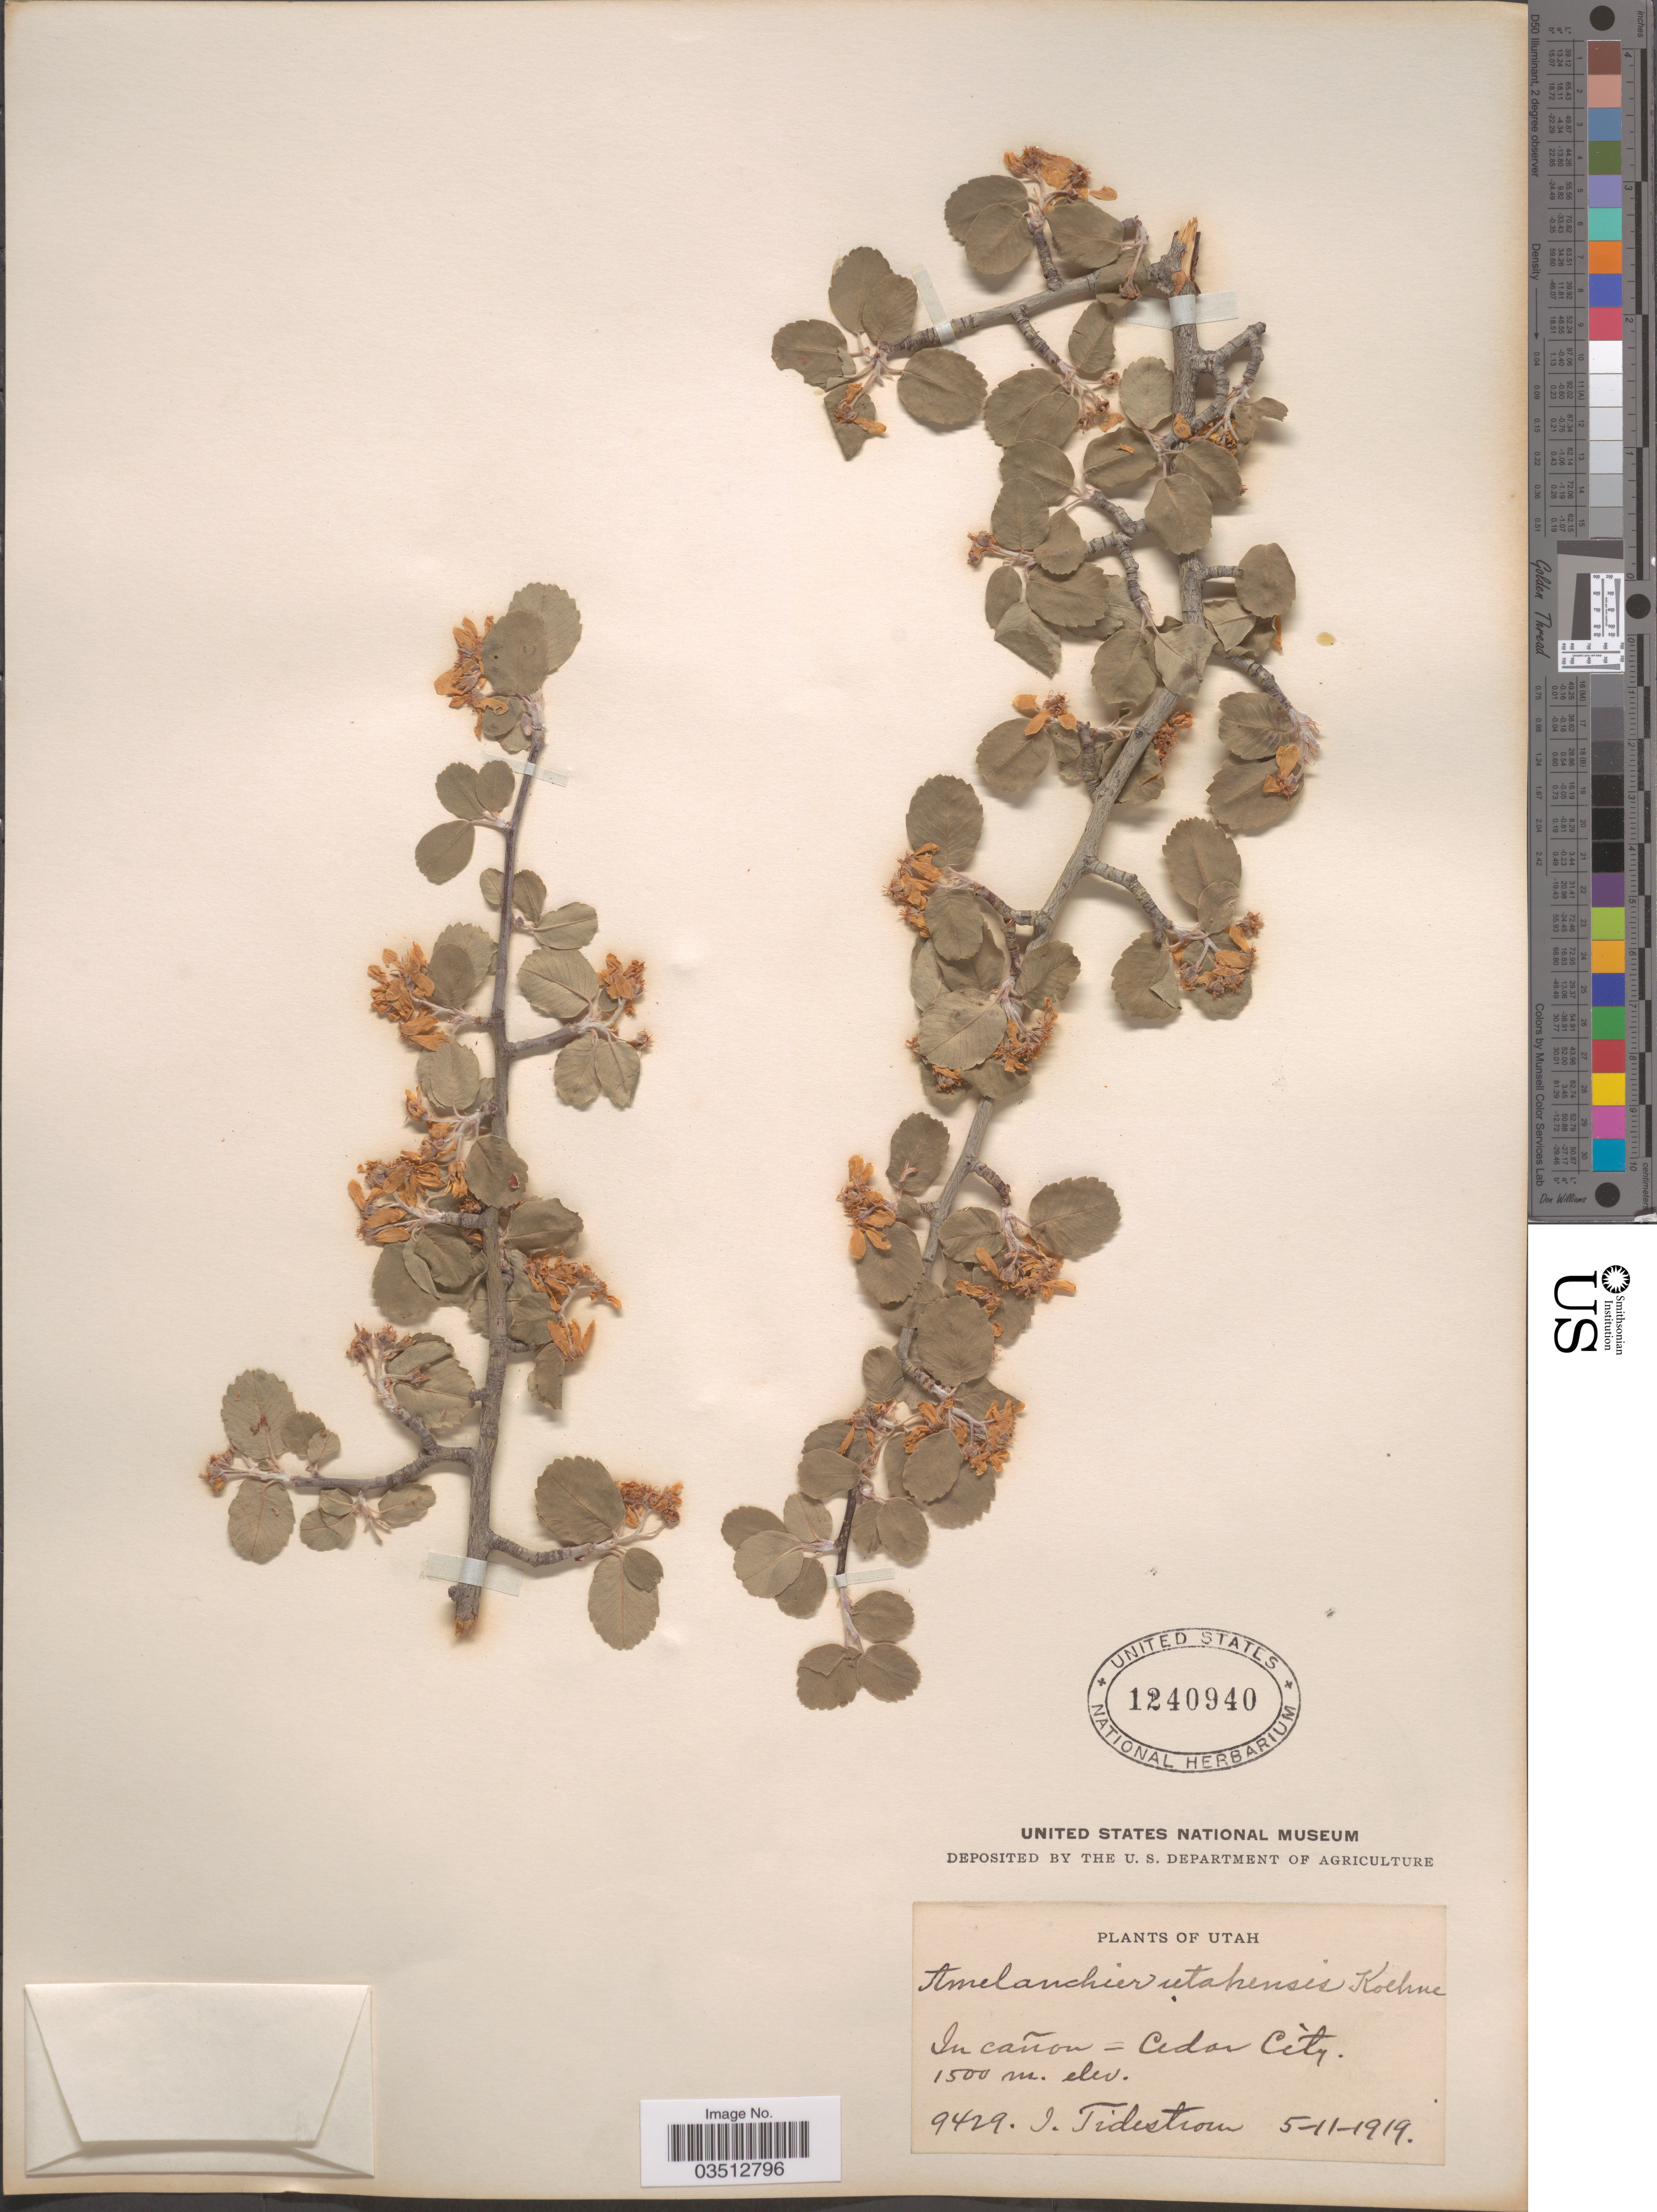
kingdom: Plantae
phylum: Tracheophyta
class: Magnoliopsida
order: Rosales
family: Rosaceae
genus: Amelanchier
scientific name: Amelanchier utahensis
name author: Koehne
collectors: I. F. Tidestrom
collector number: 9429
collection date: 1919-05-11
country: United States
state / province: Utah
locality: In cañon-Cedar City.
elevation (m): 1500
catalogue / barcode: US 1240940